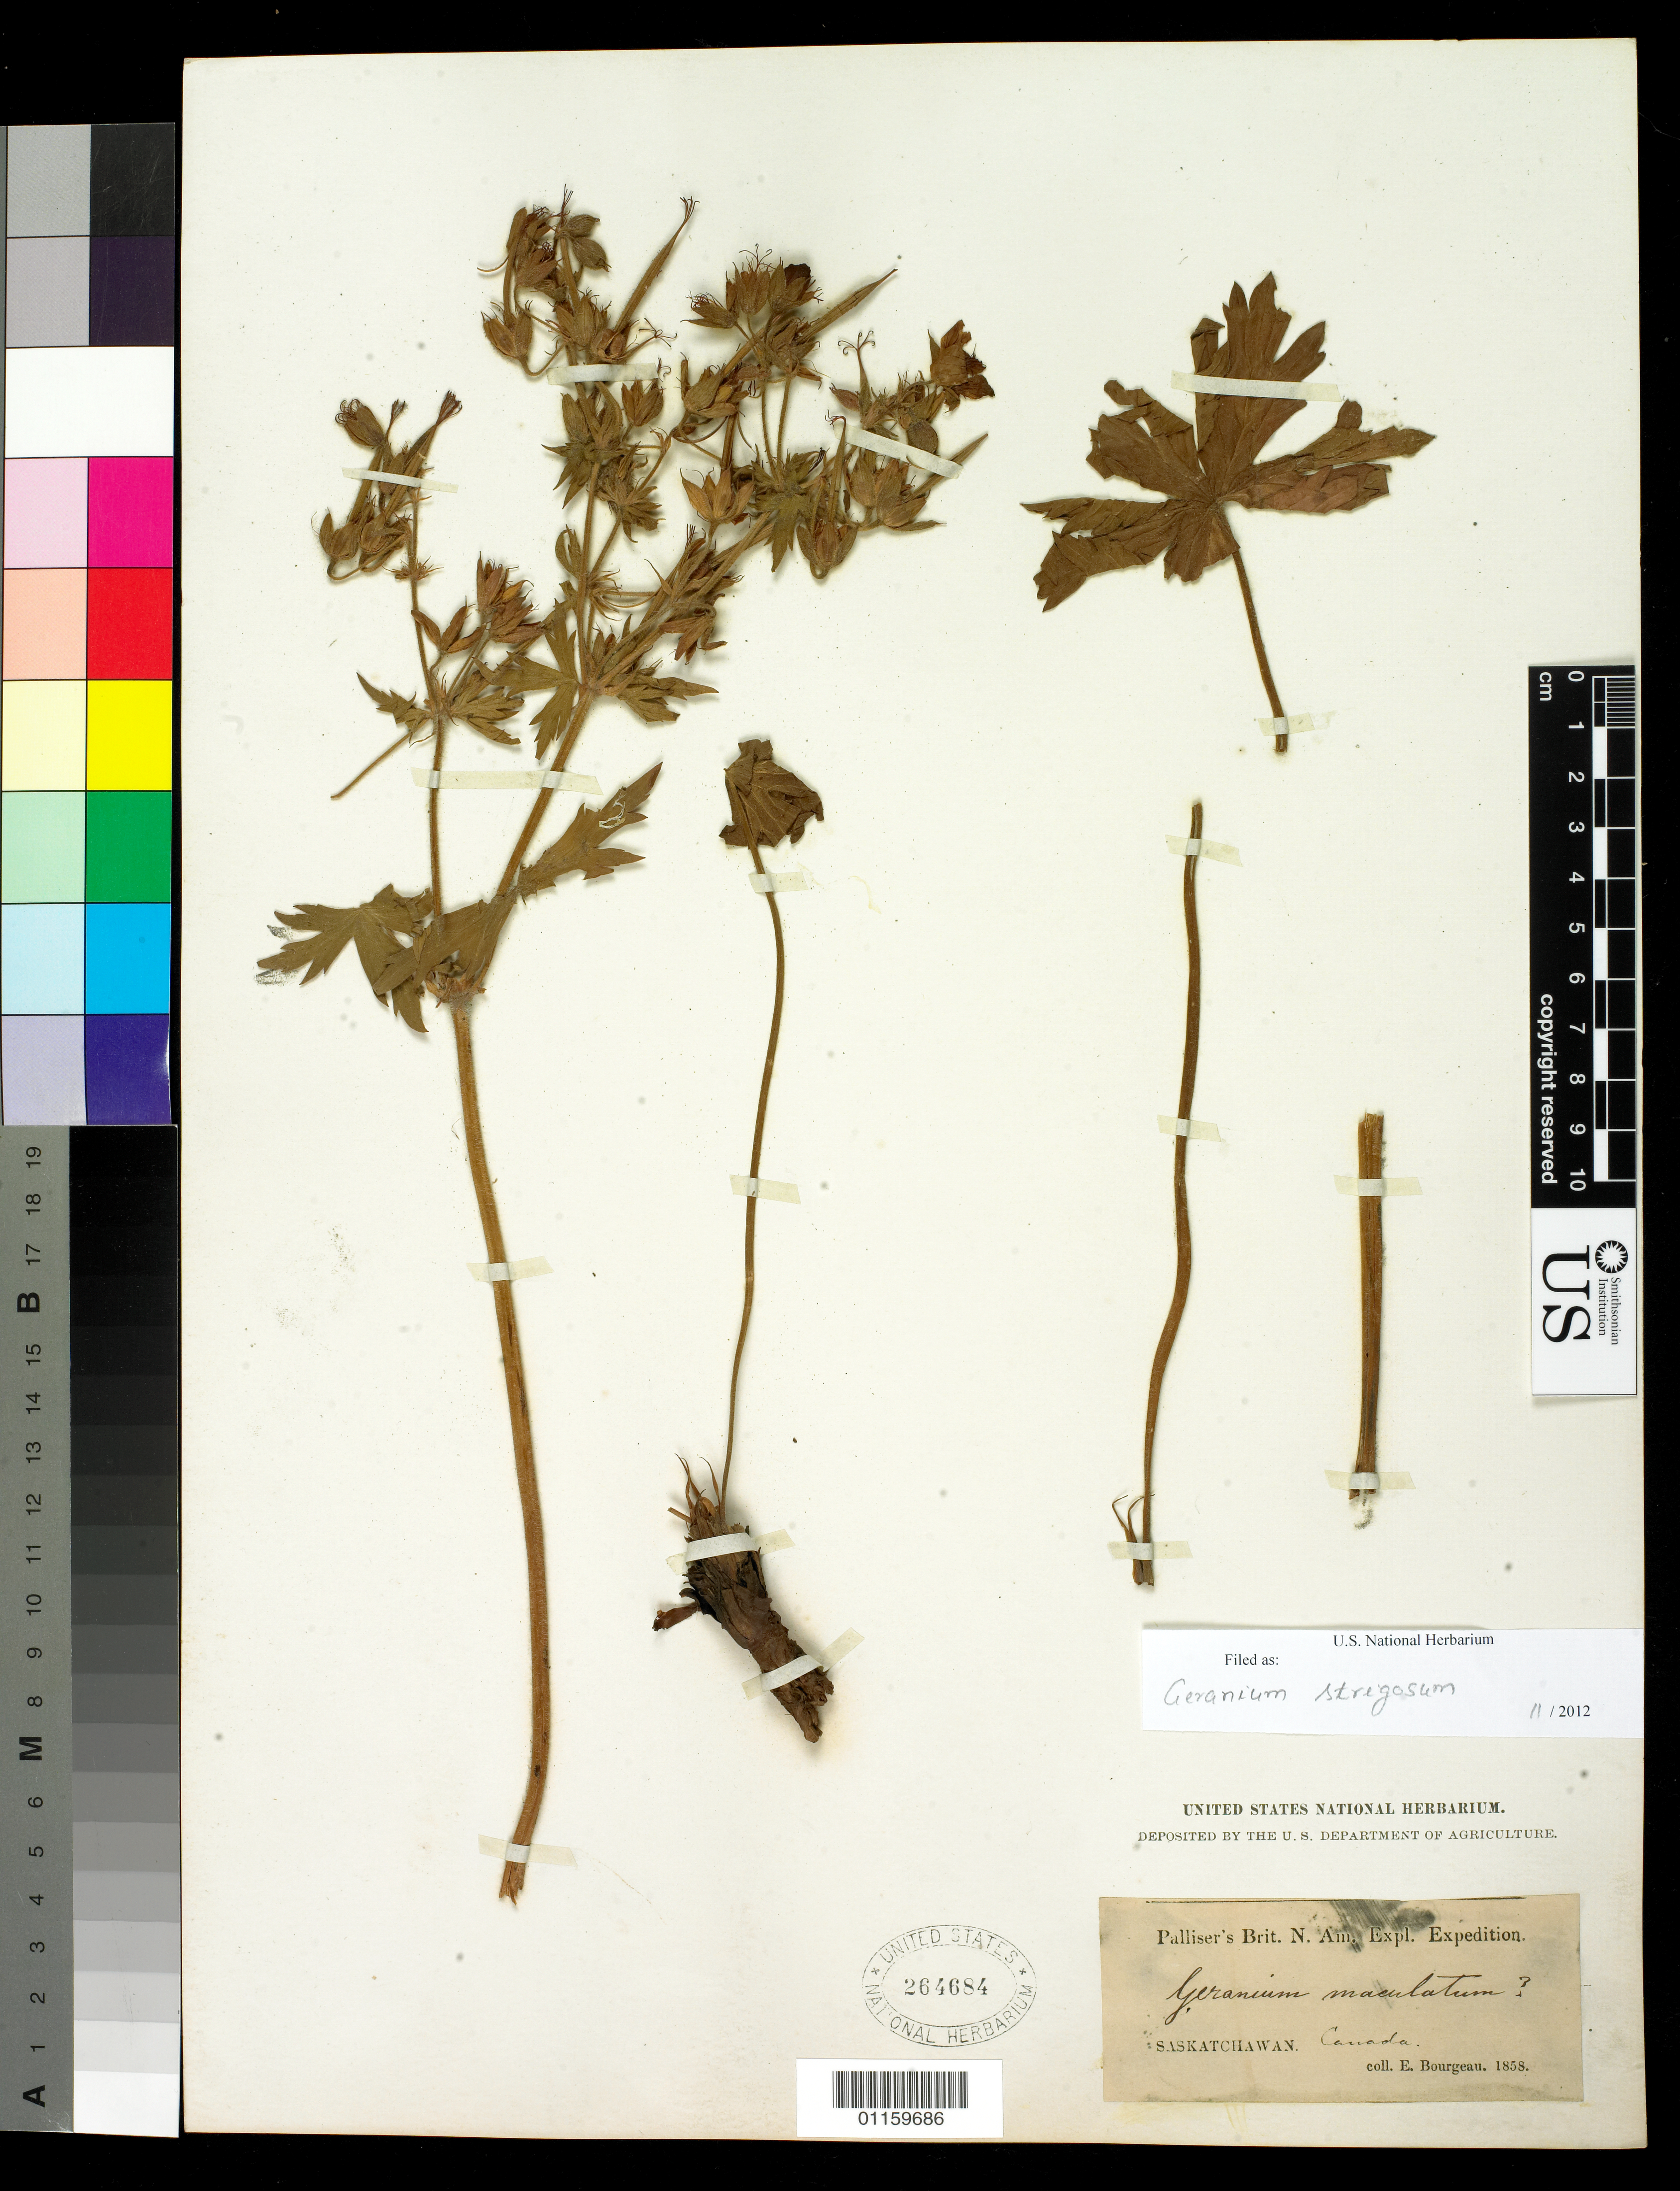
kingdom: Plantae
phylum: Tracheophyta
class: Magnoliopsida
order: Geraniales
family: Geraniaceae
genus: Geranium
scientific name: Geranium strigosum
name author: Rydb.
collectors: E. Bourgeau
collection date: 1858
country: Canada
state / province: Saskatchewan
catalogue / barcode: US 264684